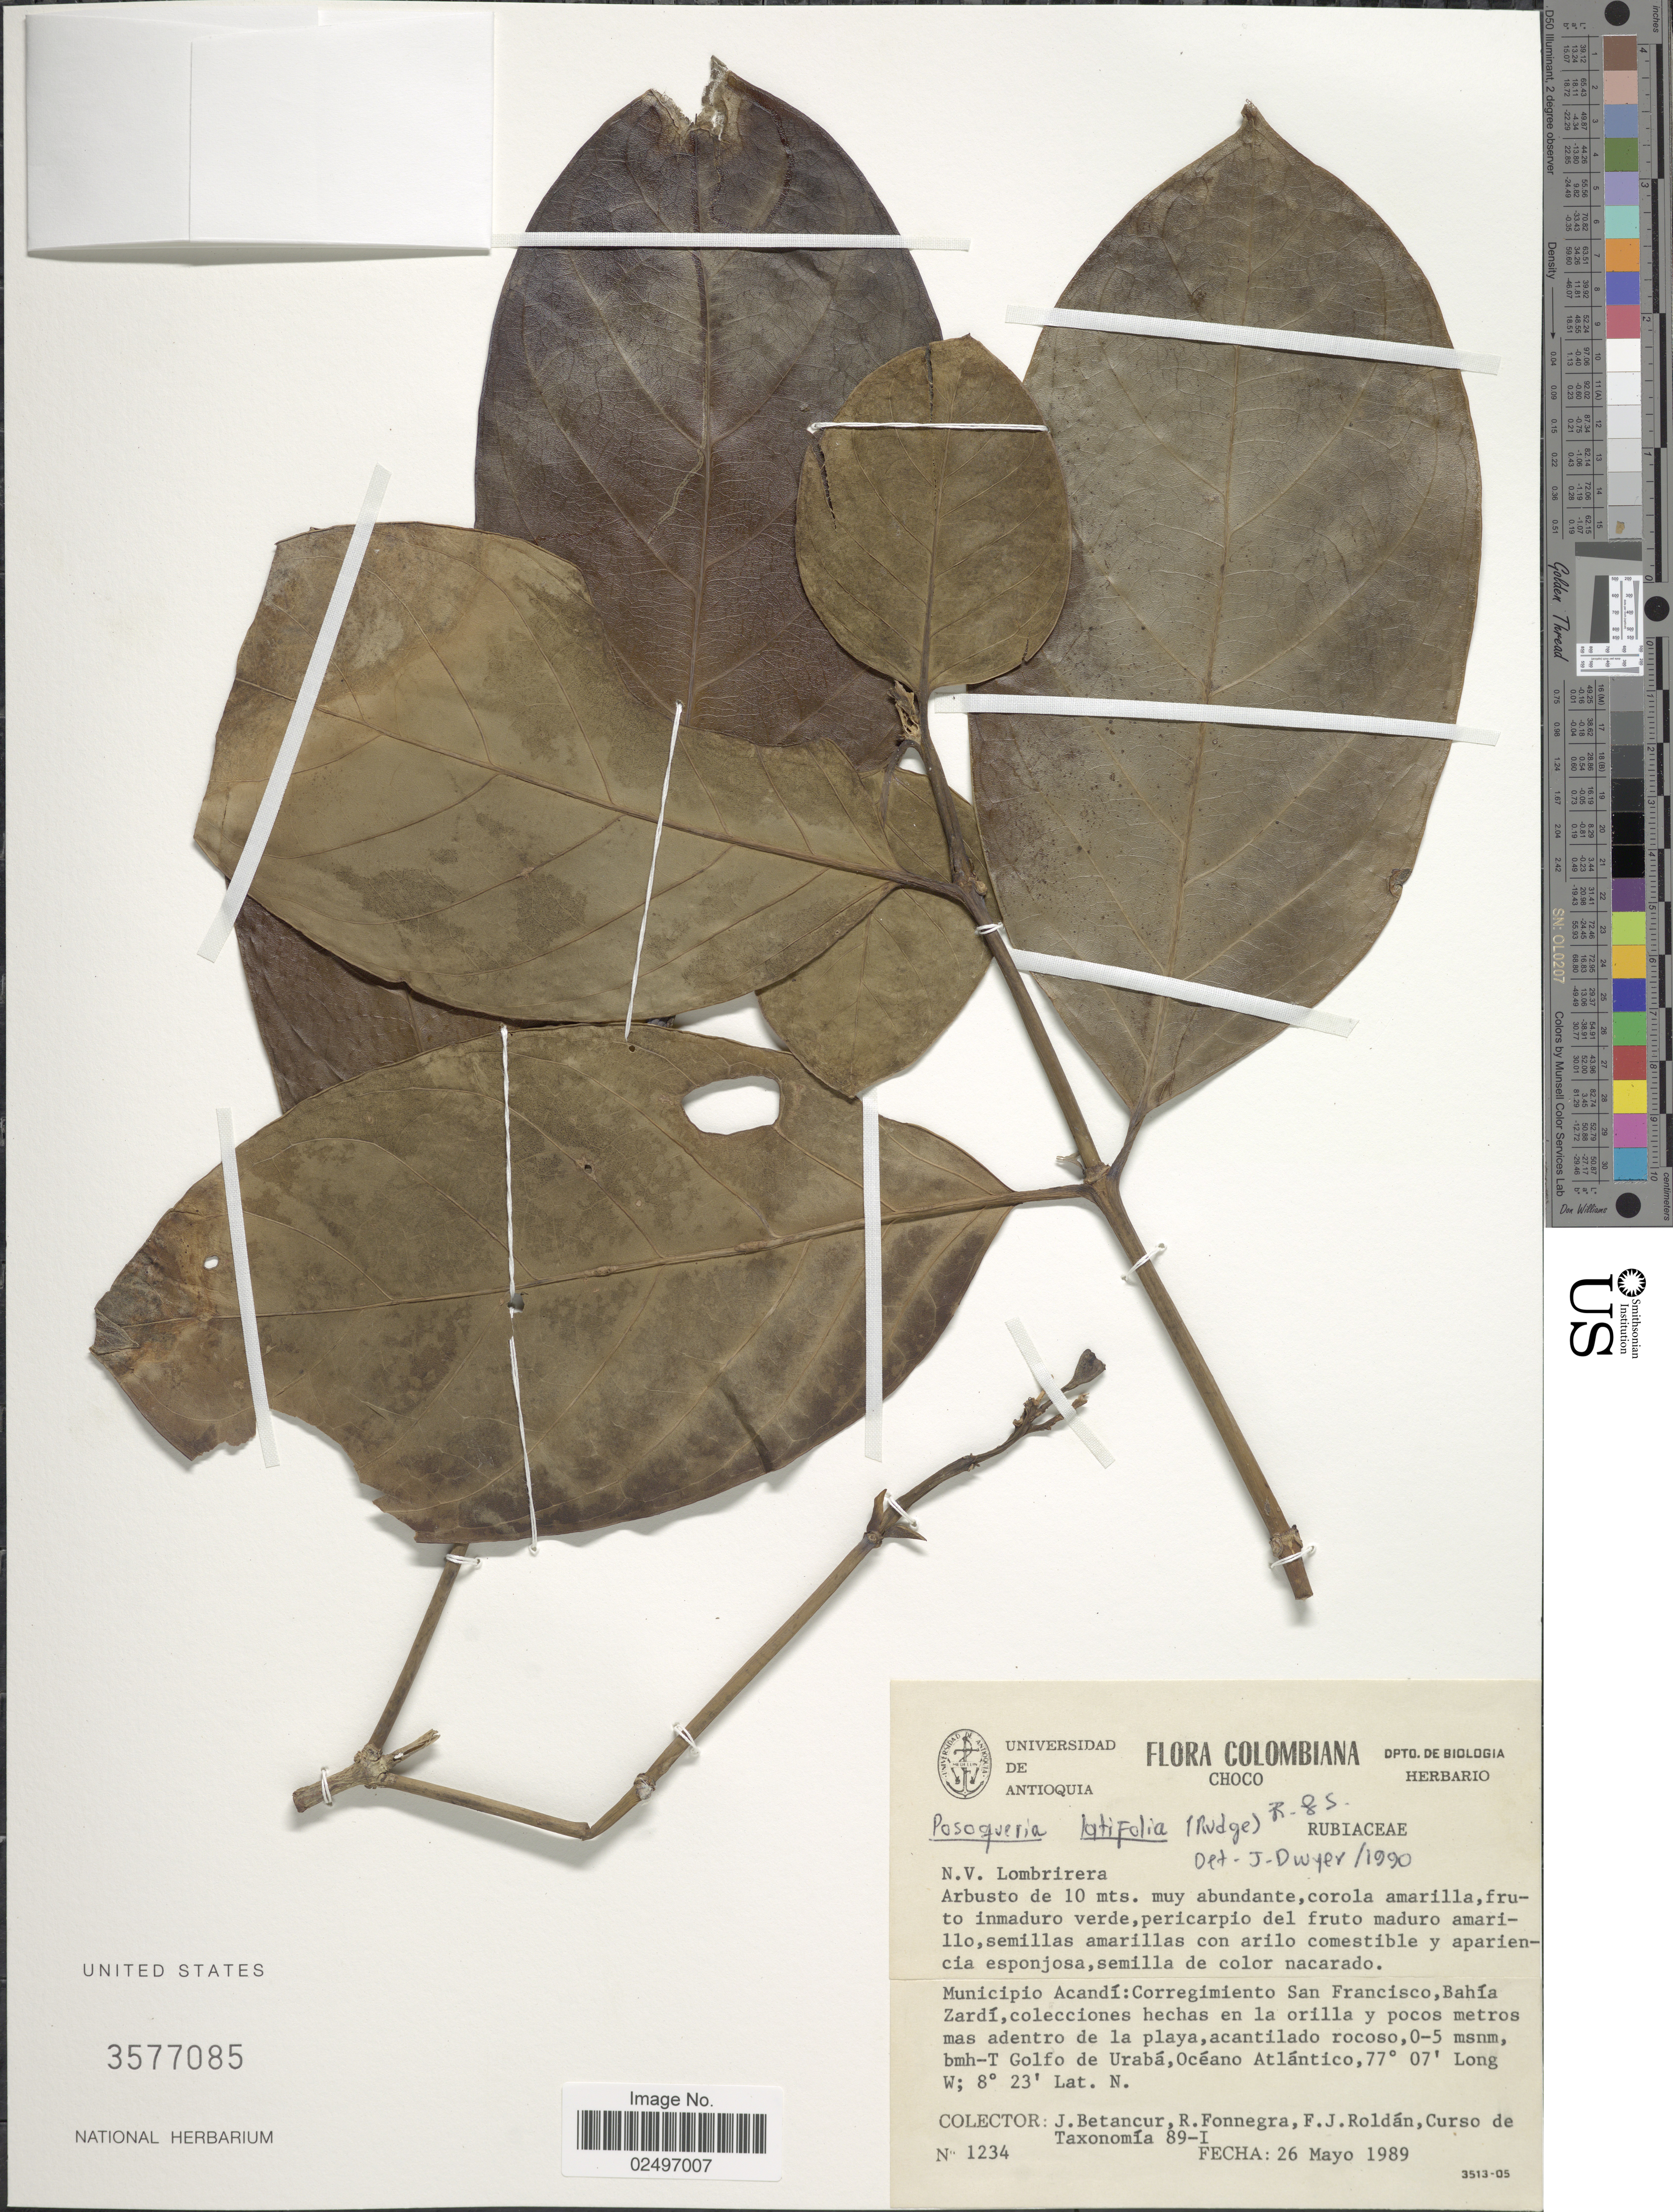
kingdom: Plantae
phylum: Tracheophyta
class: Magnoliopsida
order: Gentianales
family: Rubiaceae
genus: Posoqueria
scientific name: Posoqueria latifolia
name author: (Rudge) Roem. & Schult.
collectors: J. Betancur, R. Fonnegra, F. J. Roldán & Curso de Taxonomía 89-I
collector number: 1234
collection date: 1989-05-26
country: Colombia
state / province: Chocó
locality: Municipio Acandí: Corregimiento San Francisco, Bahía Zardí, colecciones hechas en la orilla y pocos metros mas adentro de la playa, acantilado rocoso, bmh-T Golf de Urabá, Océano Atlántico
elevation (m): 0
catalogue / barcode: US 33577085